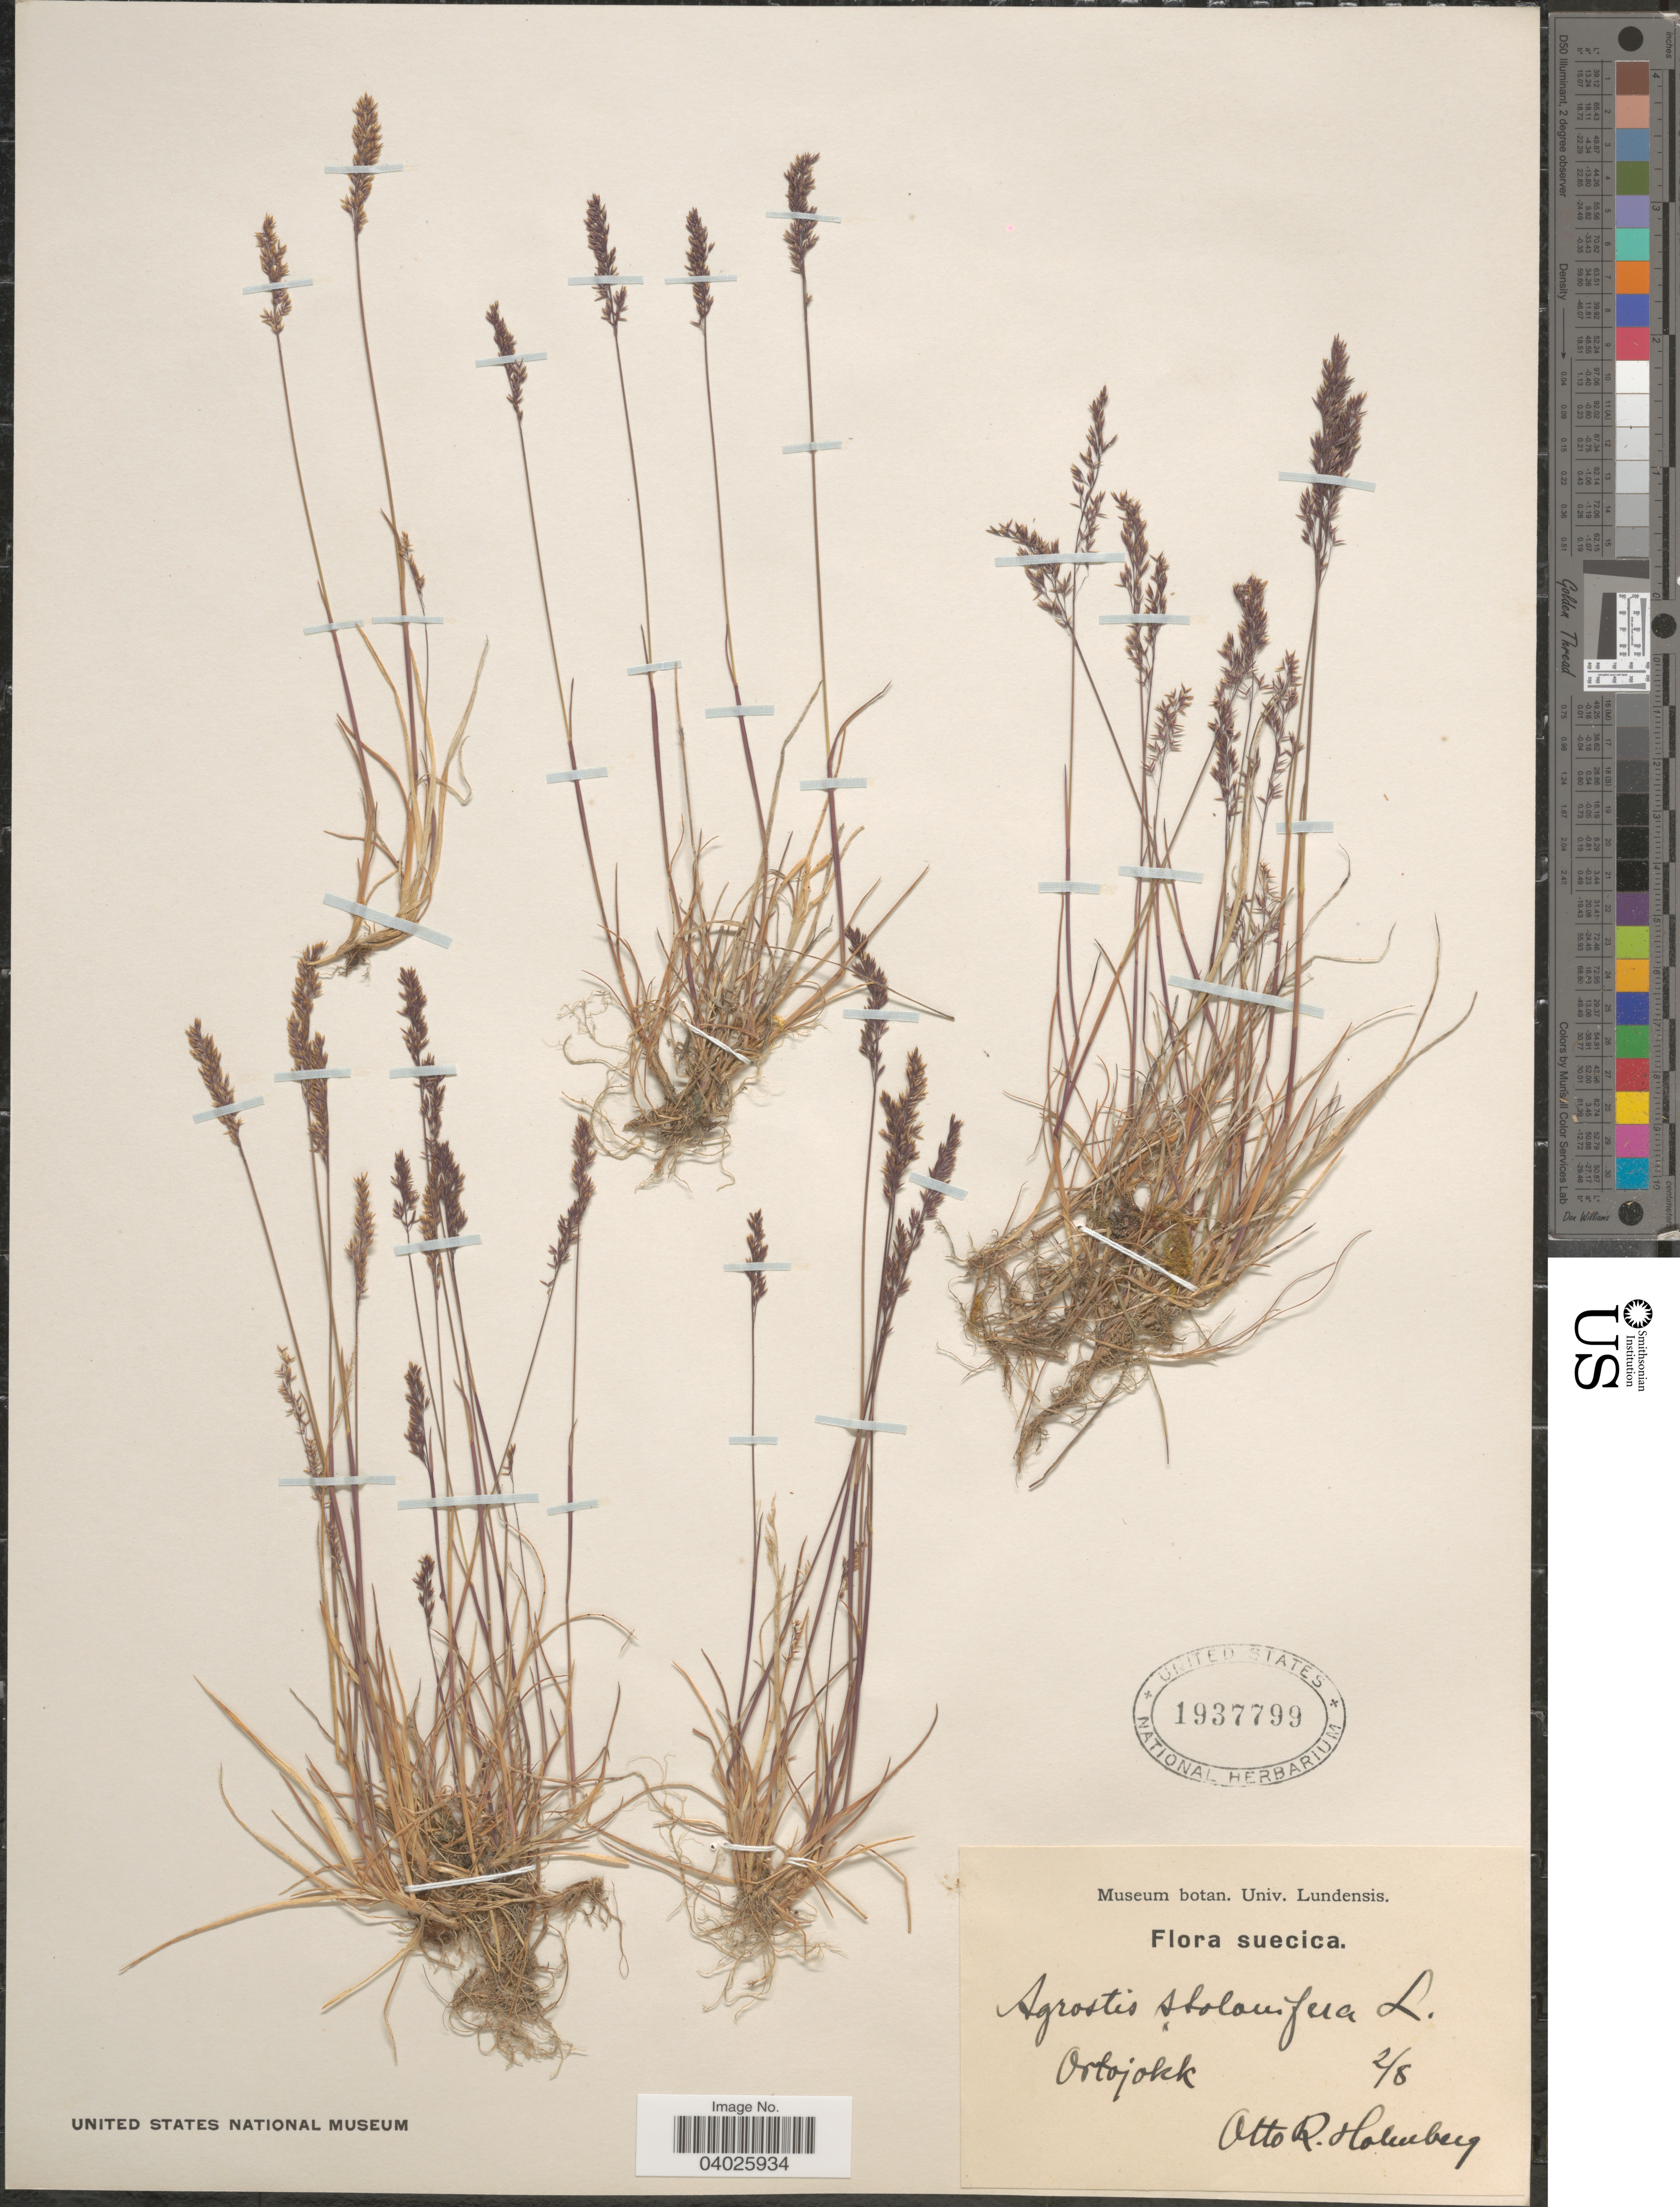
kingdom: Plantae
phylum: Tracheophyta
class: Liliopsida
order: Poales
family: Poaceae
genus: Agrostis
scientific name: Agrostis stolonifera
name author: L.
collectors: O. Holmberg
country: Sweden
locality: Suecica. Ortojokk.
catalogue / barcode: US 1937799